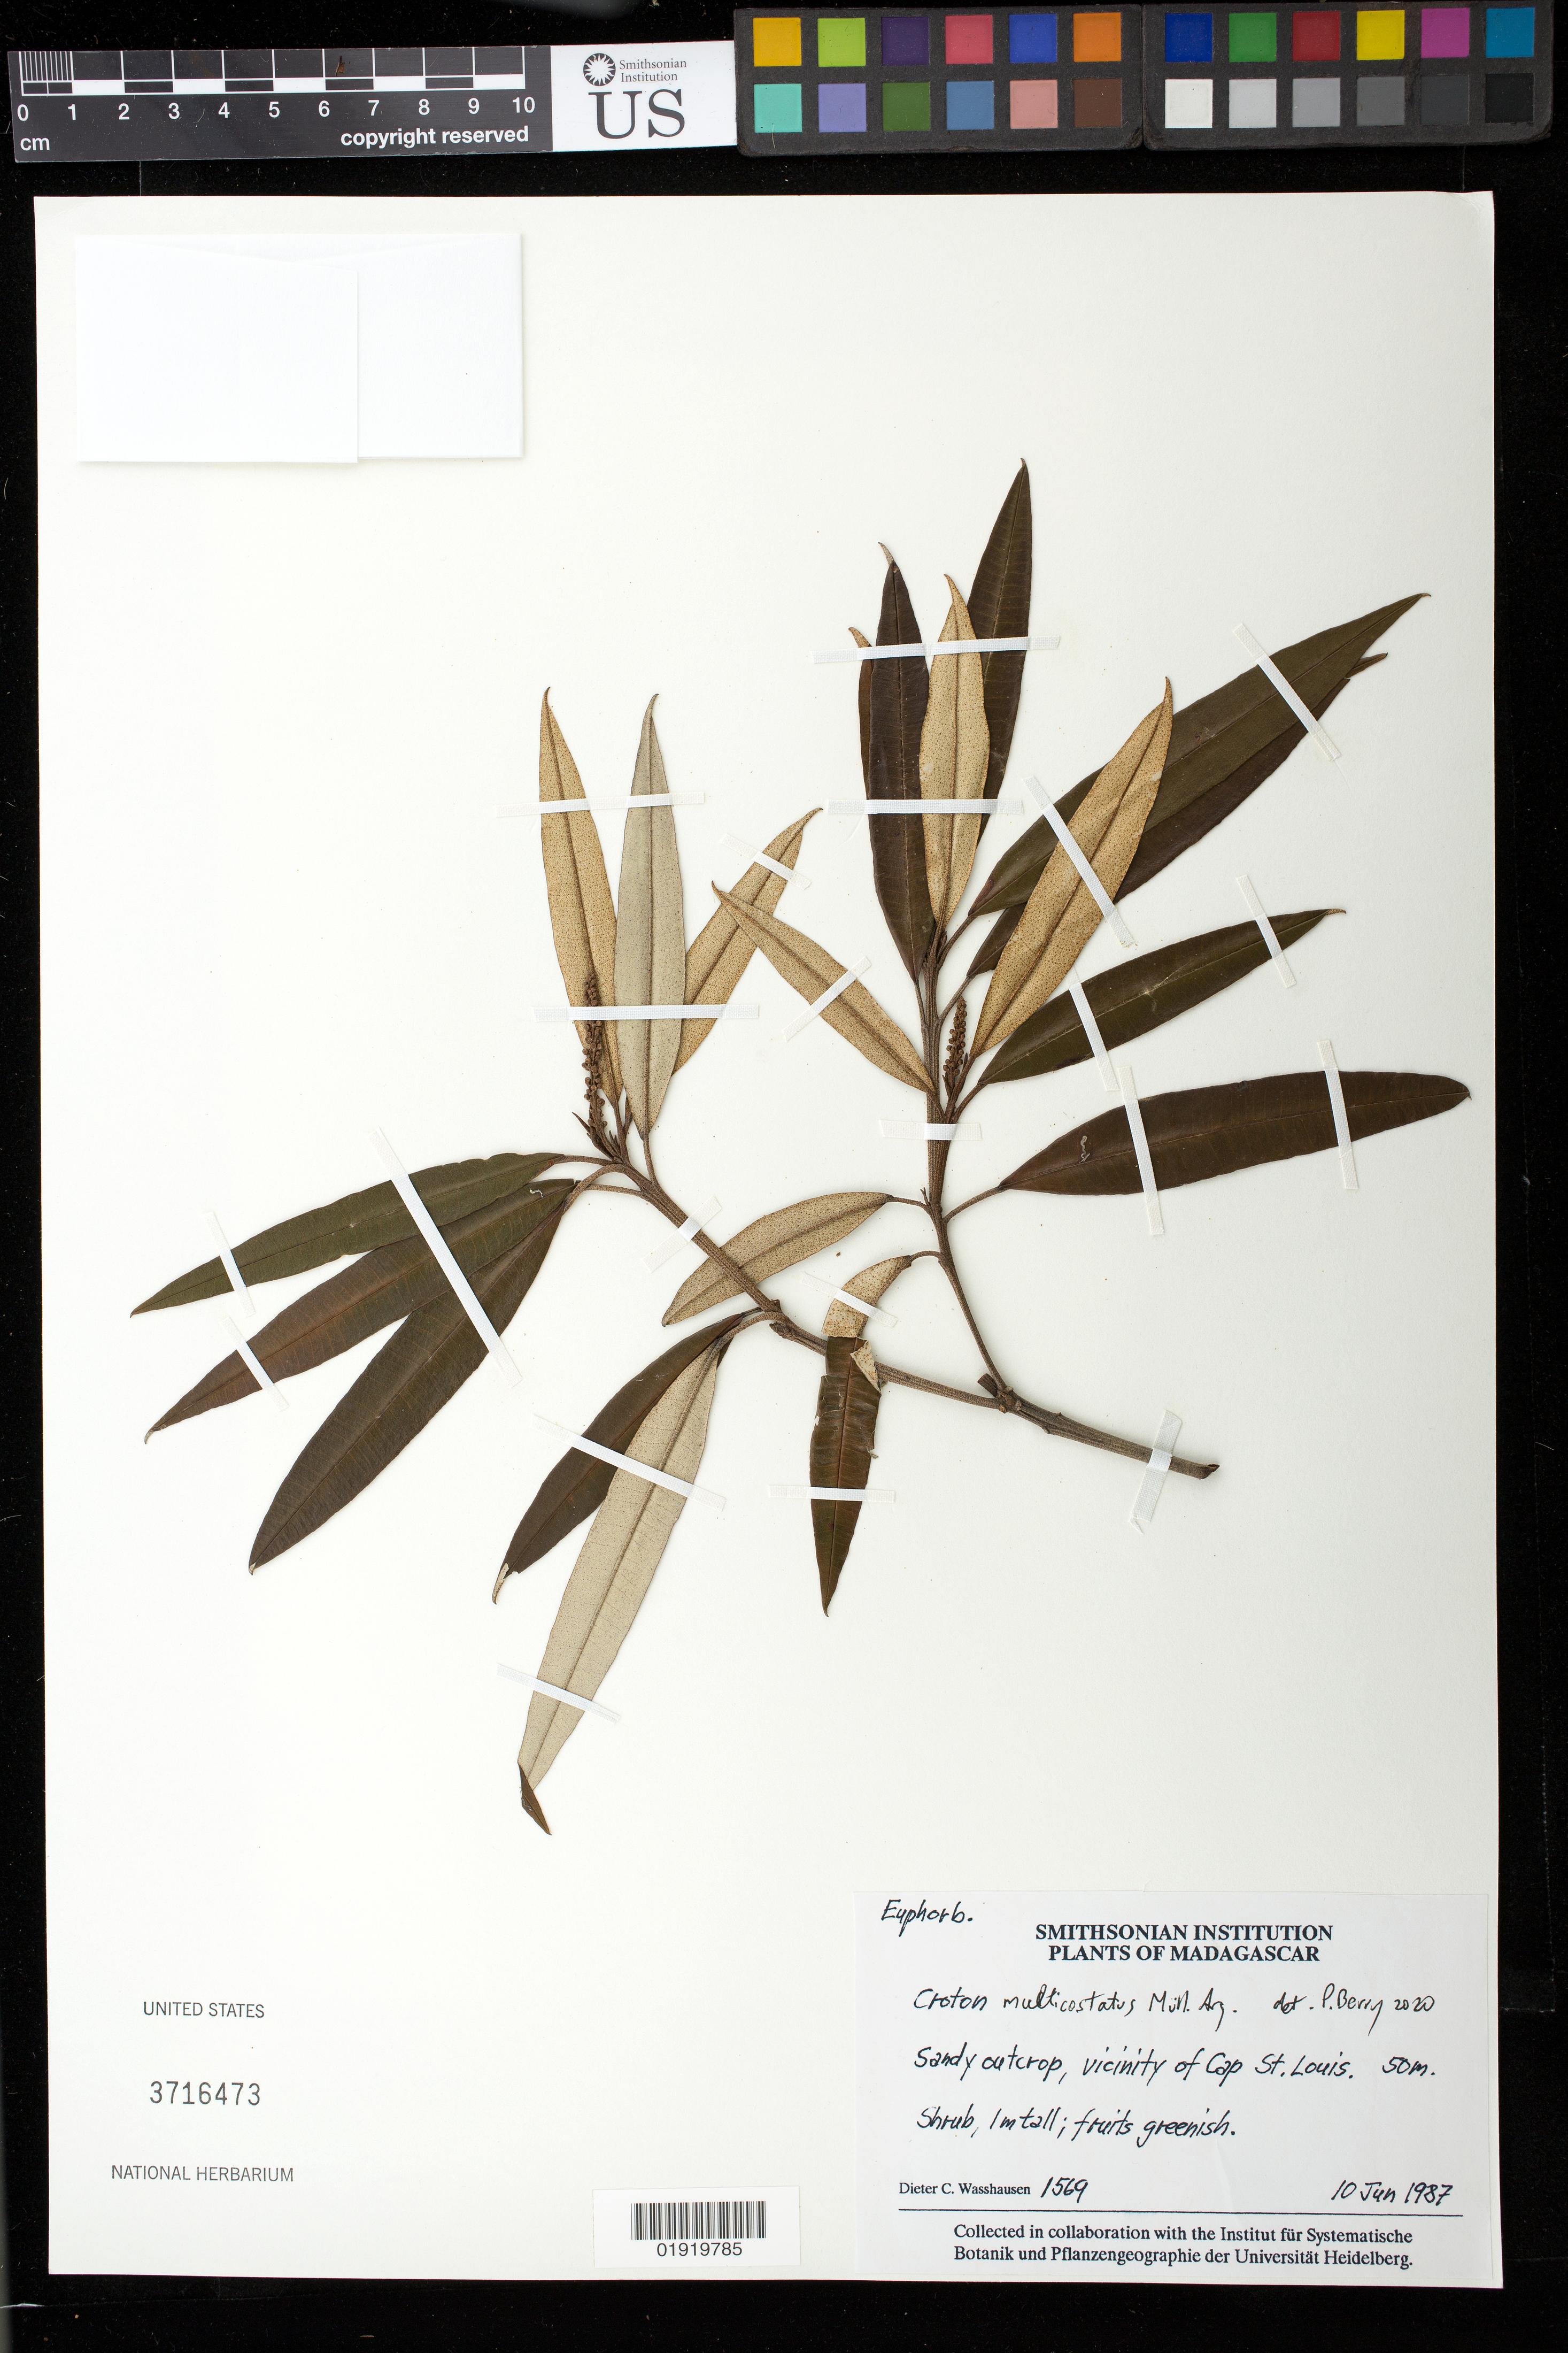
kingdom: Plantae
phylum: Tracheophyta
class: Magnoliopsida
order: Malpighiales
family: Euphorbiaceae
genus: Croton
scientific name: Croton multicostatus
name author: Pittier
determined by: Berry, Paul E.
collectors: D. C. Wasshausen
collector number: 1569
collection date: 1987-06-10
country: Madagascar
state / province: Anosy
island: Madagascar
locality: Cap St. Louis vicinity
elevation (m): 50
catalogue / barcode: US 3716473